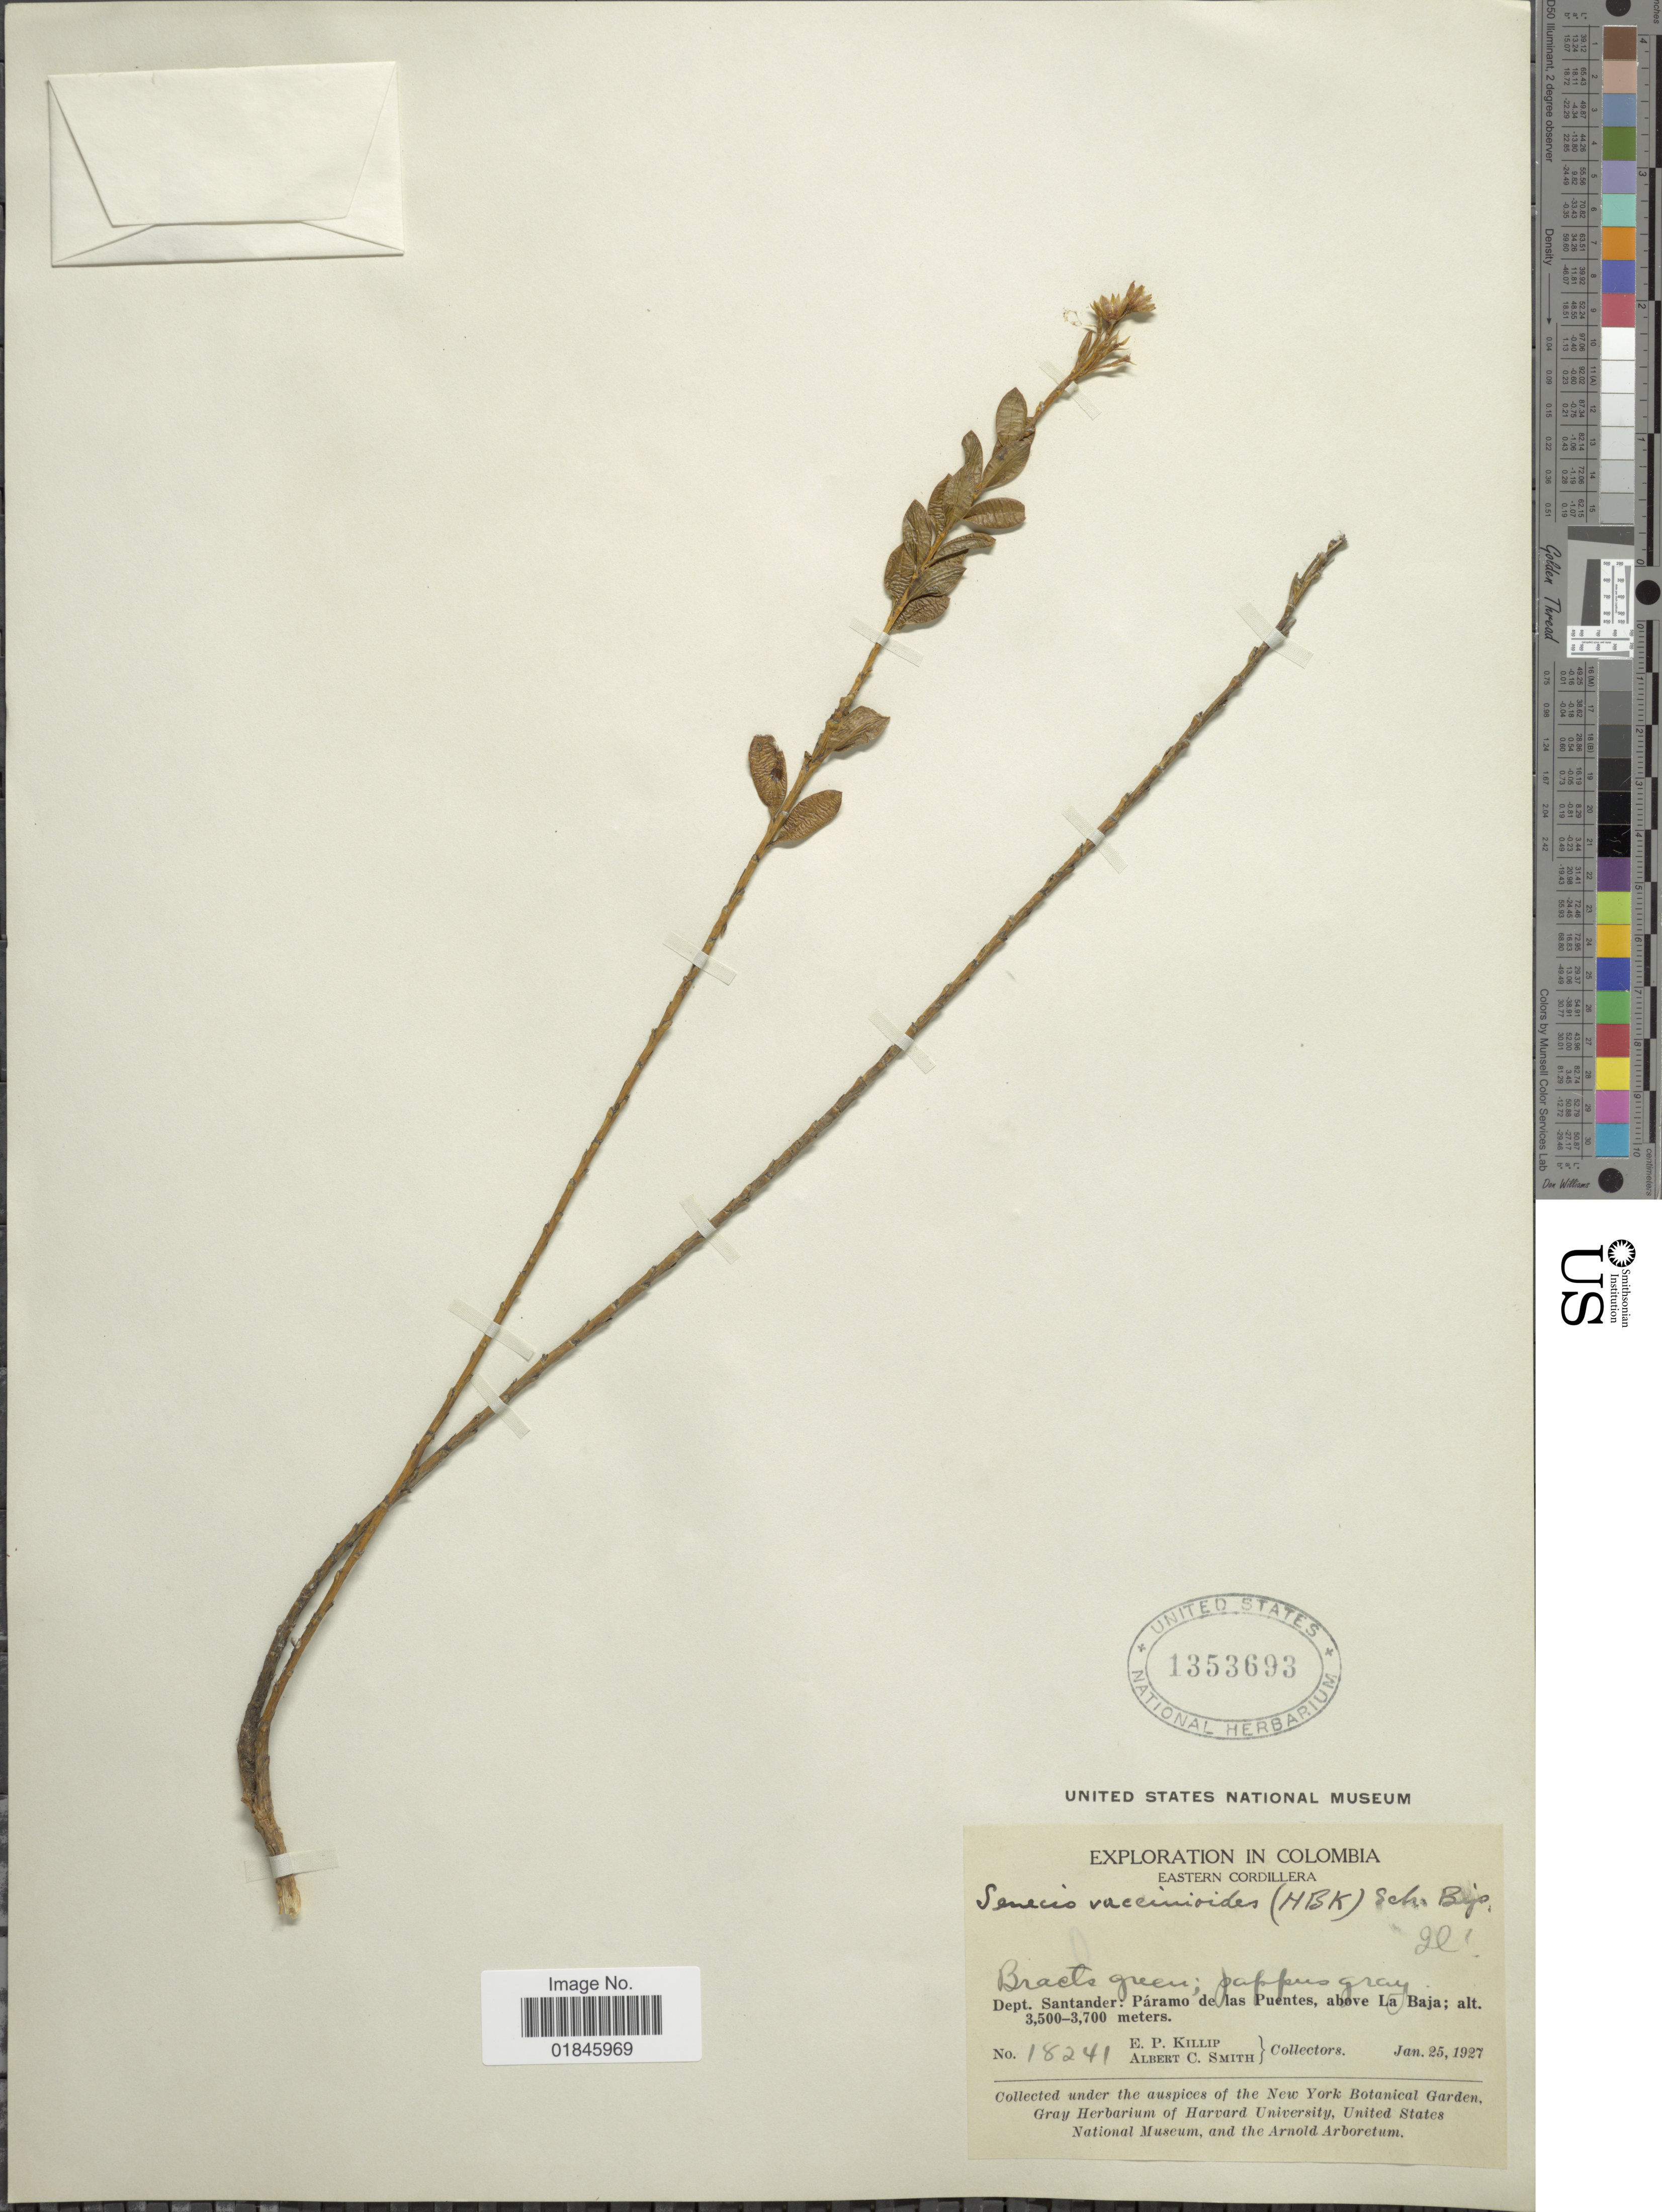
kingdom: Plantae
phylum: Tracheophyta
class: Magnoliopsida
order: Asterales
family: Asteraceae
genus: Pentacalia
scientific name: Pentacalia vaccinioides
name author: (Kunth) Cuatrec.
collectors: E. P. Killip & A. C. Smith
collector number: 18241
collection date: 1927-01-25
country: Colombia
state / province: Santander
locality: Eastern Cordillera. Dept. Santander: Páramo de las Puentes, above La Baja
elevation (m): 3500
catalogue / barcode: US 1353693